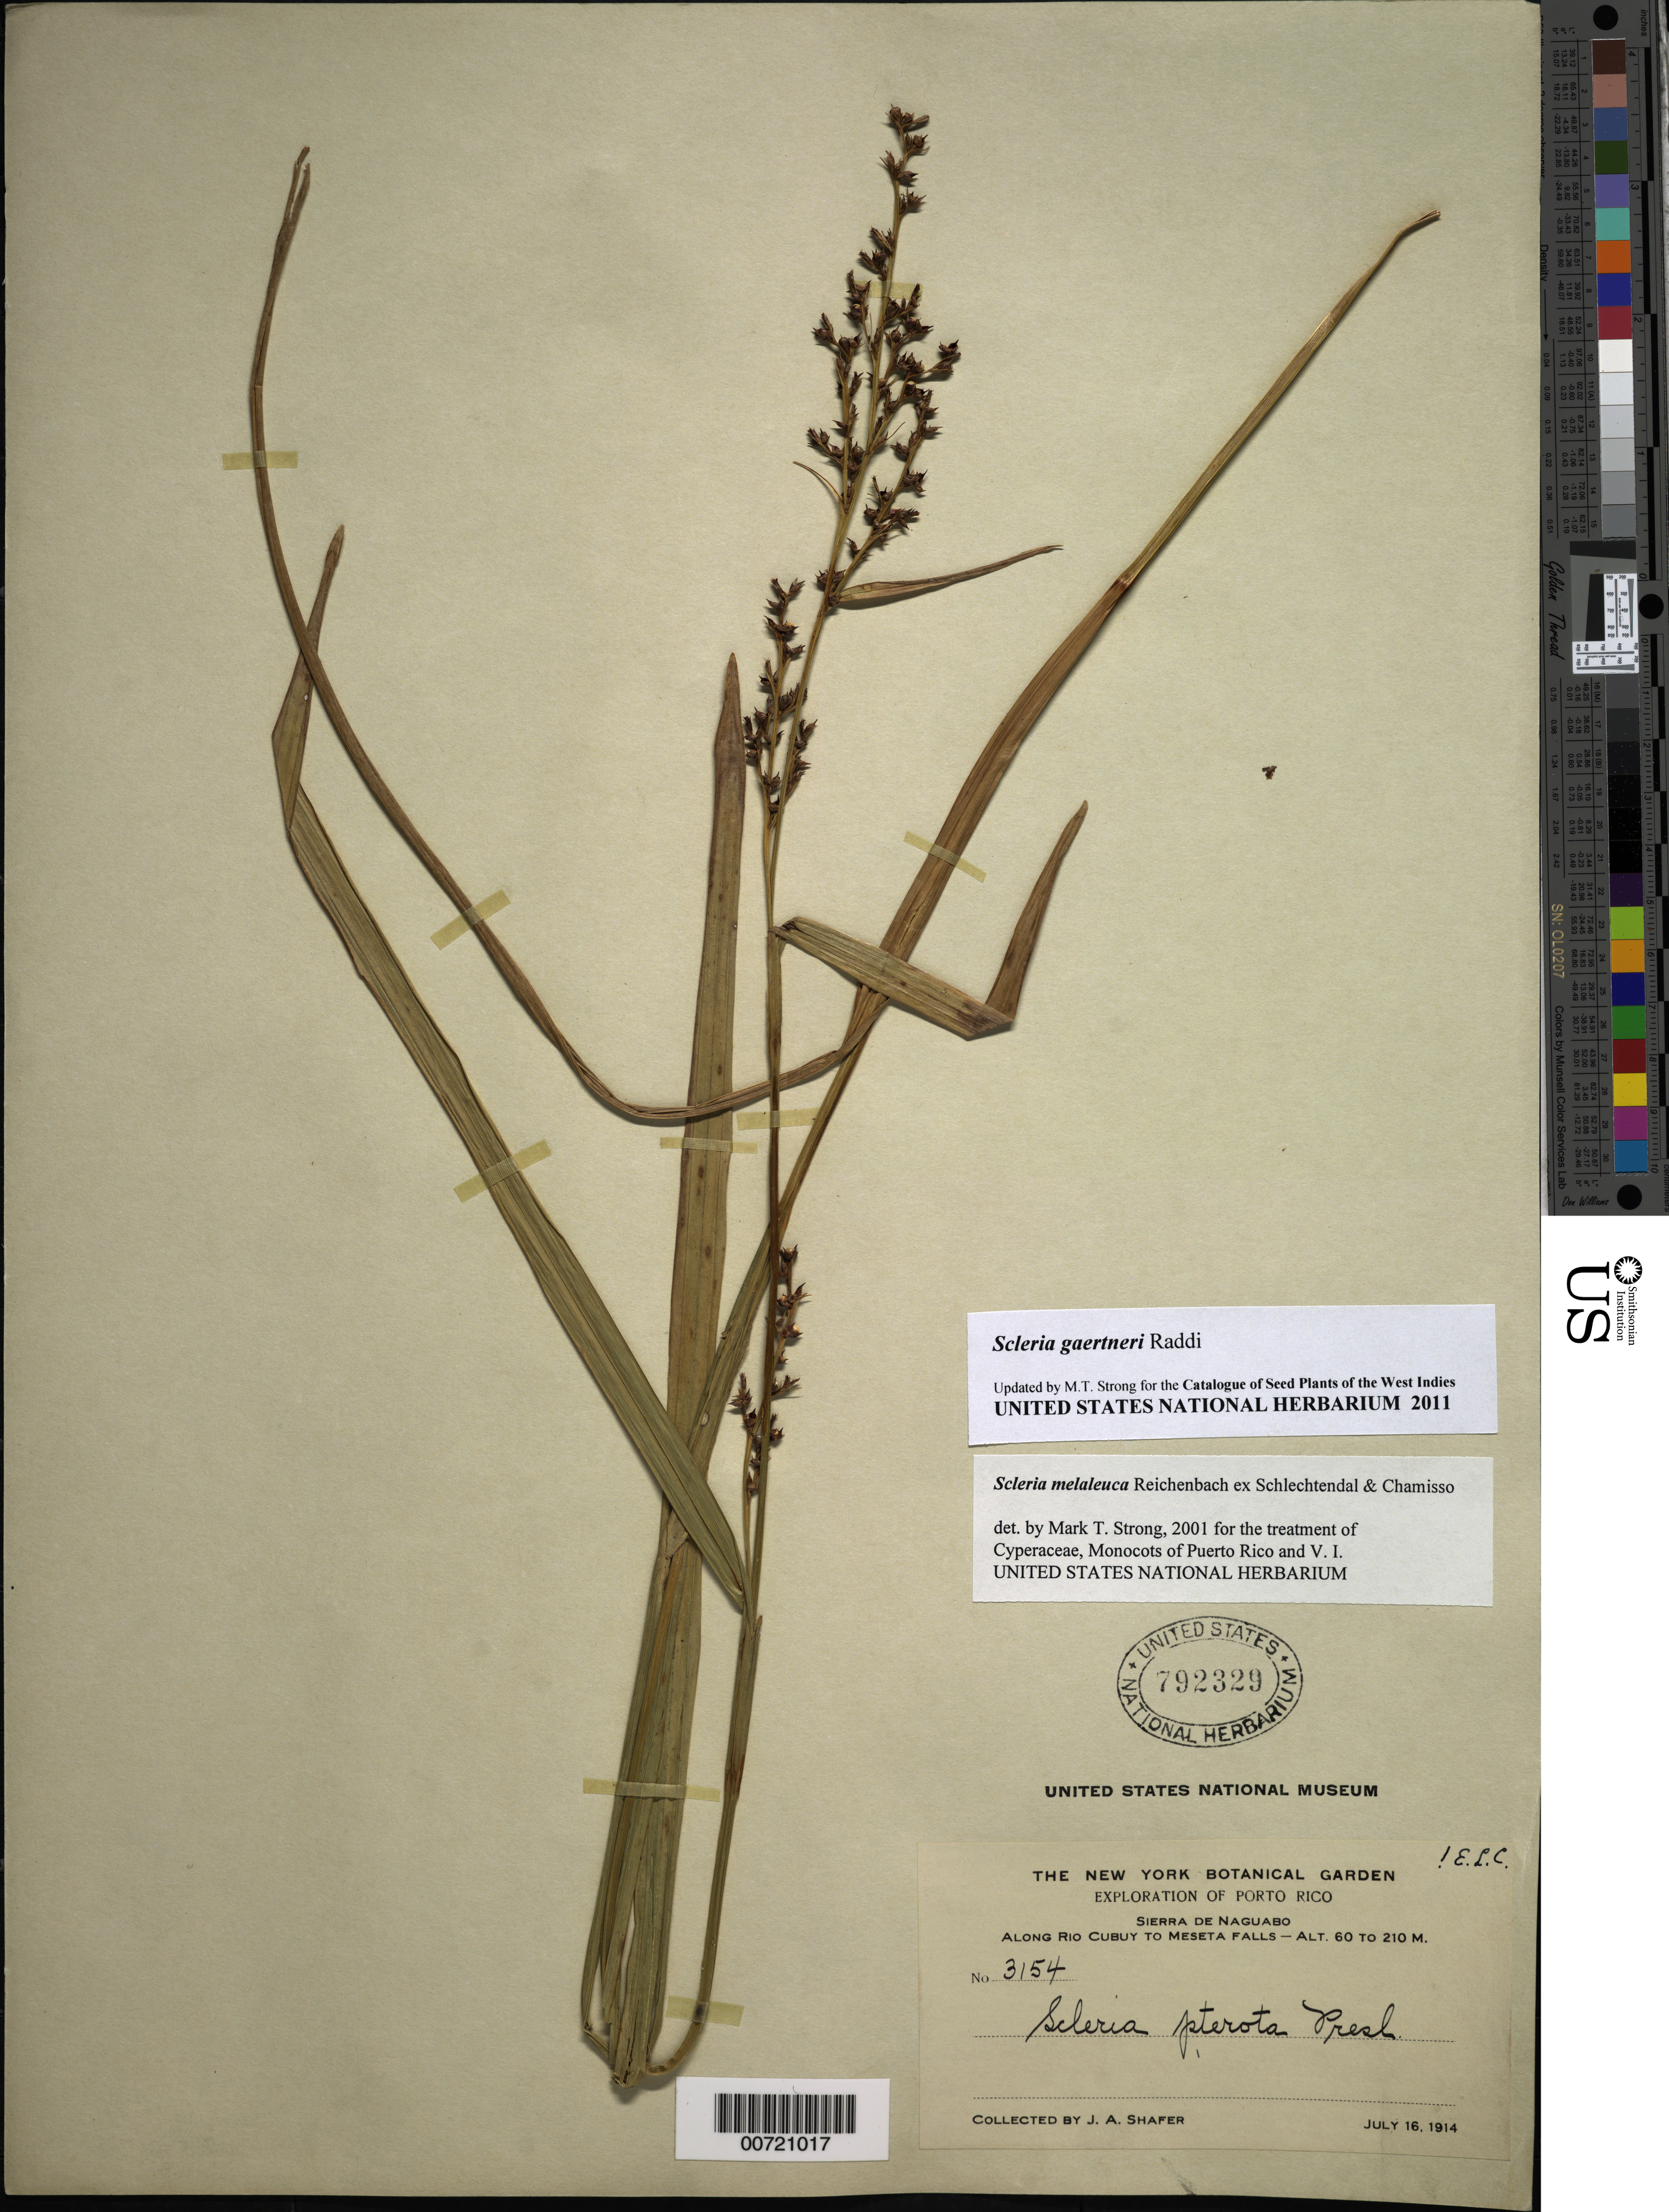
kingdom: Plantae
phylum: Tracheophyta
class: Liliopsida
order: Poales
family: Cyperaceae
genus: Scleria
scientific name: Scleria gaertneri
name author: Raddi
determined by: Strong, M. T., (US), Smithsonian Institution - National Museum of Natural History (UNITED STATES)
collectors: J. A. Shafer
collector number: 3154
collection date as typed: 16 Jul 1914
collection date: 1914-07-16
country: Puerto Rico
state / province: Naguabo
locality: Sierra de Naguabo: Along Rio Cubuy to Meseta Falls.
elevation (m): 60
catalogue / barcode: US 792329